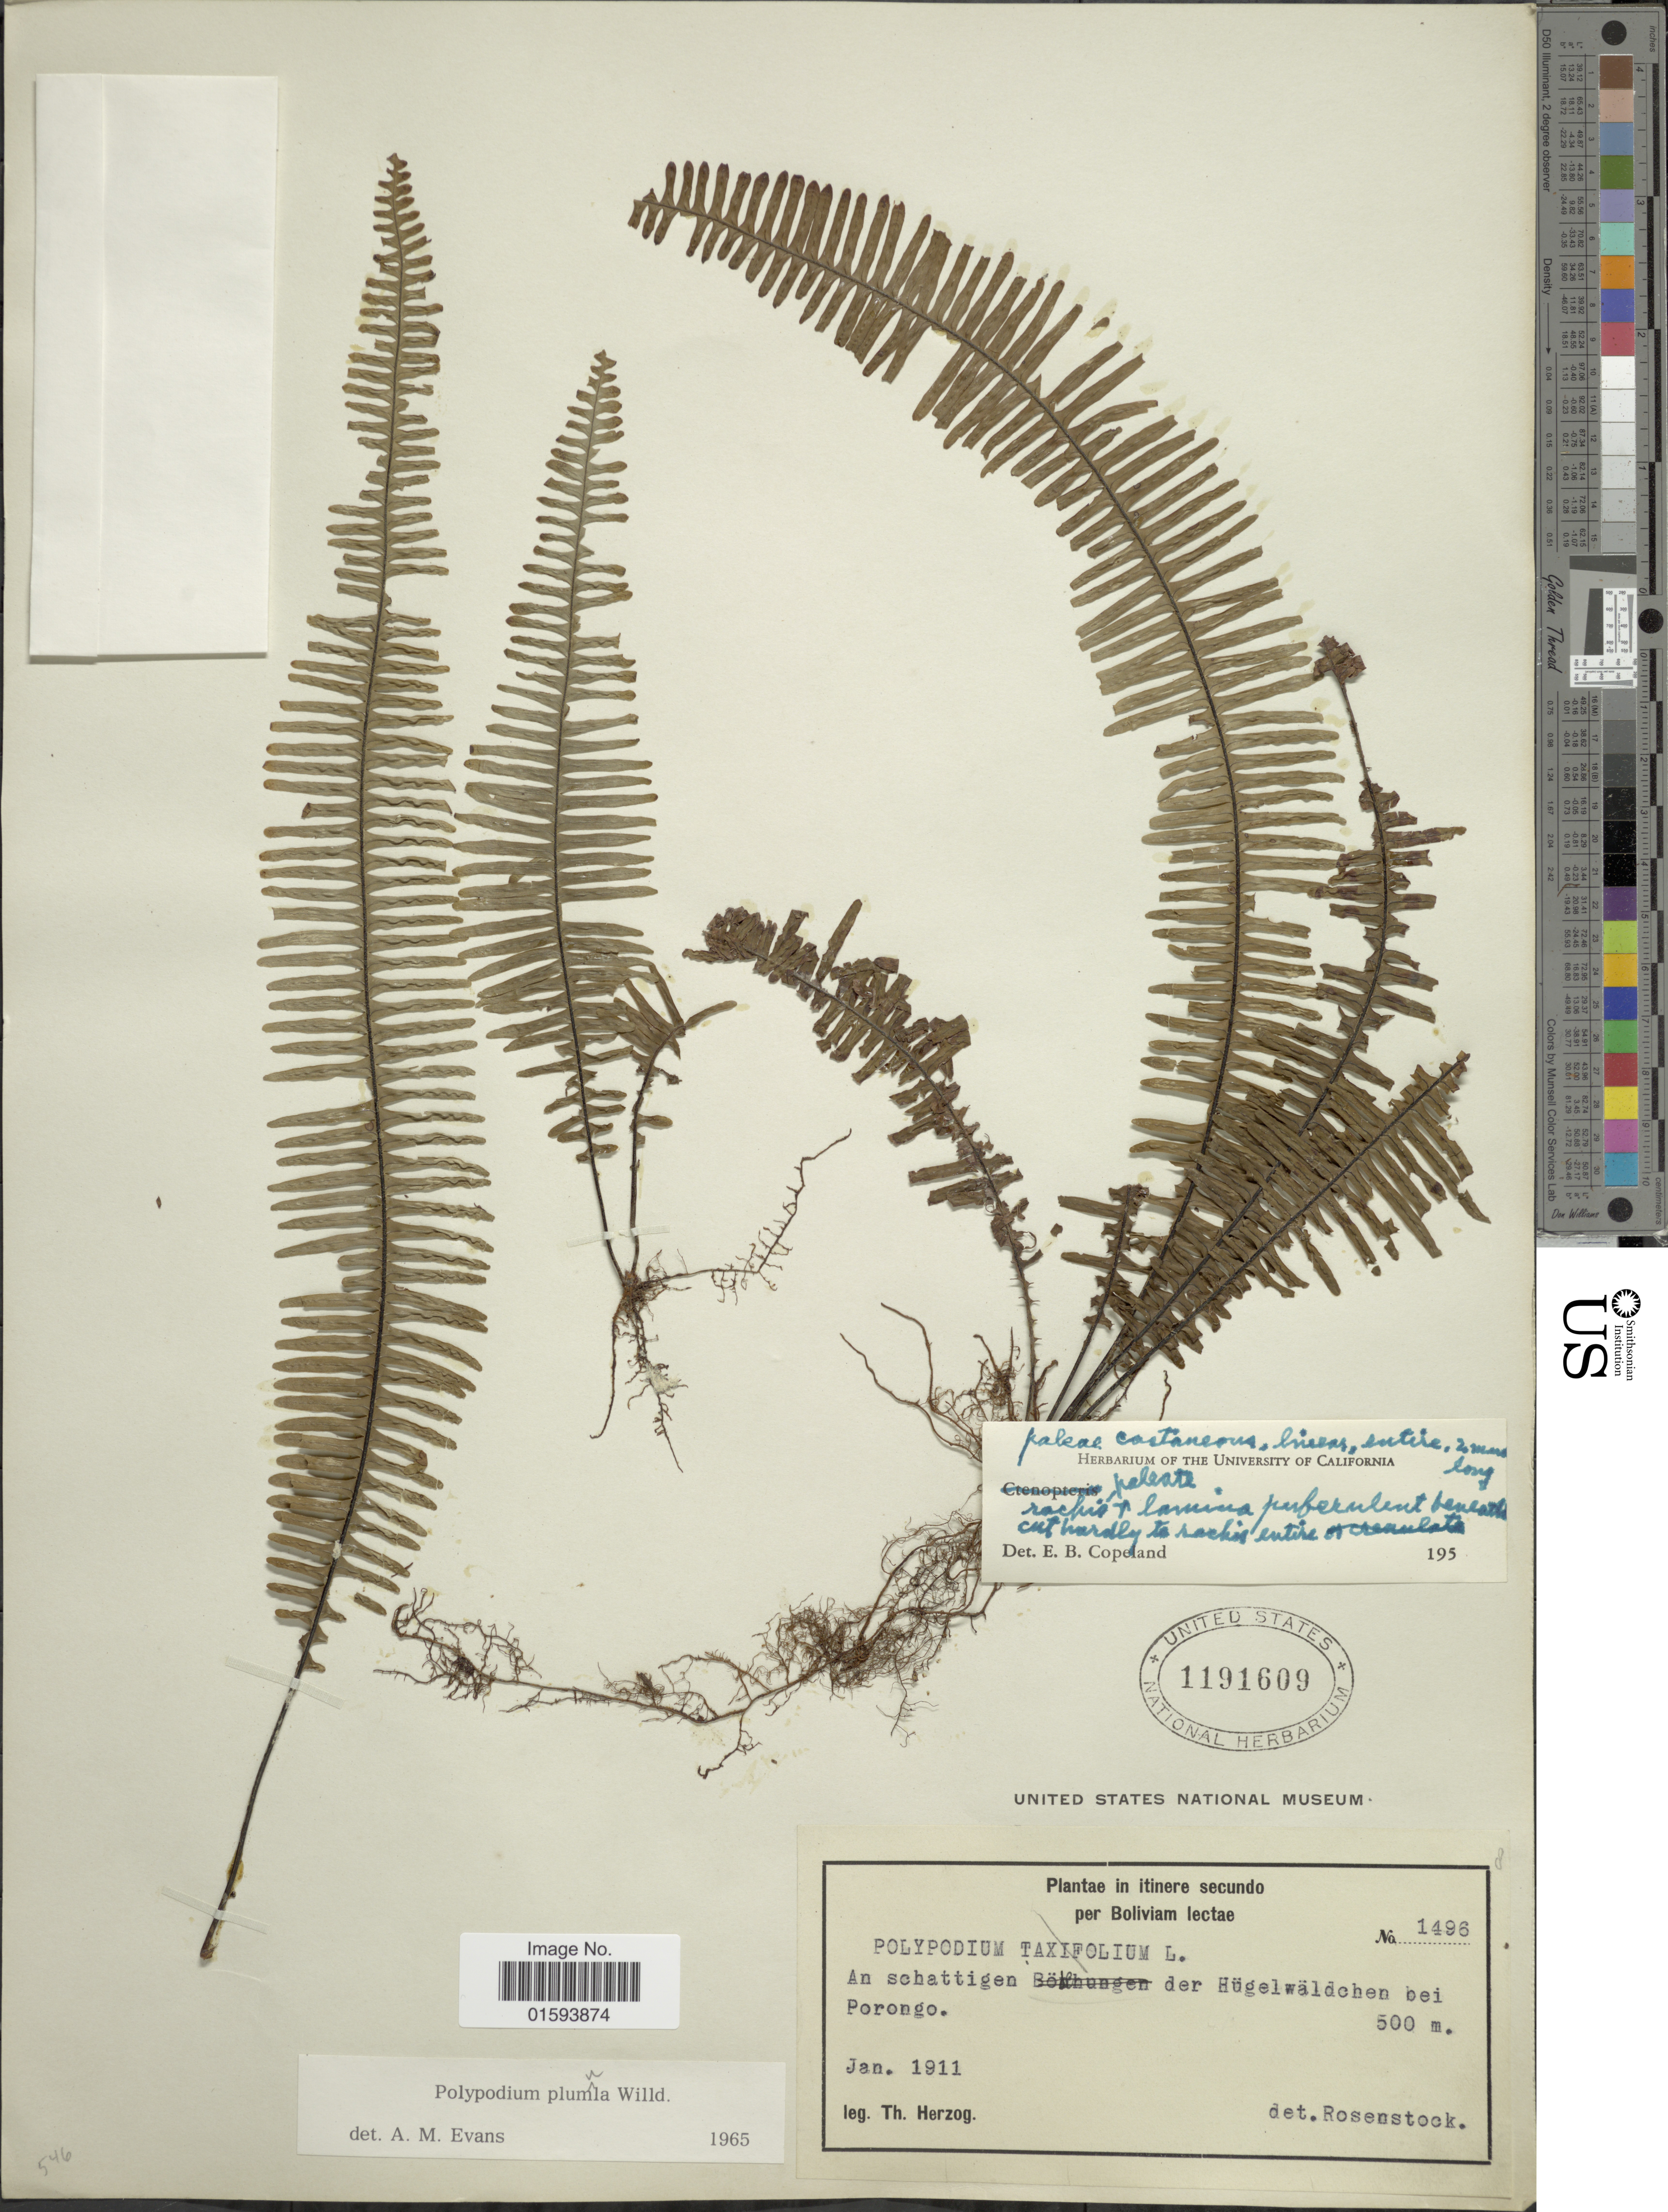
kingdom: Plantae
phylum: Tracheophyta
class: Polypodiopsida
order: Polypodiales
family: Polypodiaceae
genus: Pecluma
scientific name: Pecluma plumula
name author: (Humb. & Bonpl. ex Willd.) M.G. Price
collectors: T. K. J. Herzog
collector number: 1496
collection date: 1911-01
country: Bolivia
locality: An schattigen der Hugelwaldchen bei Porongo.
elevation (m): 500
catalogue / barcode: US 1191609